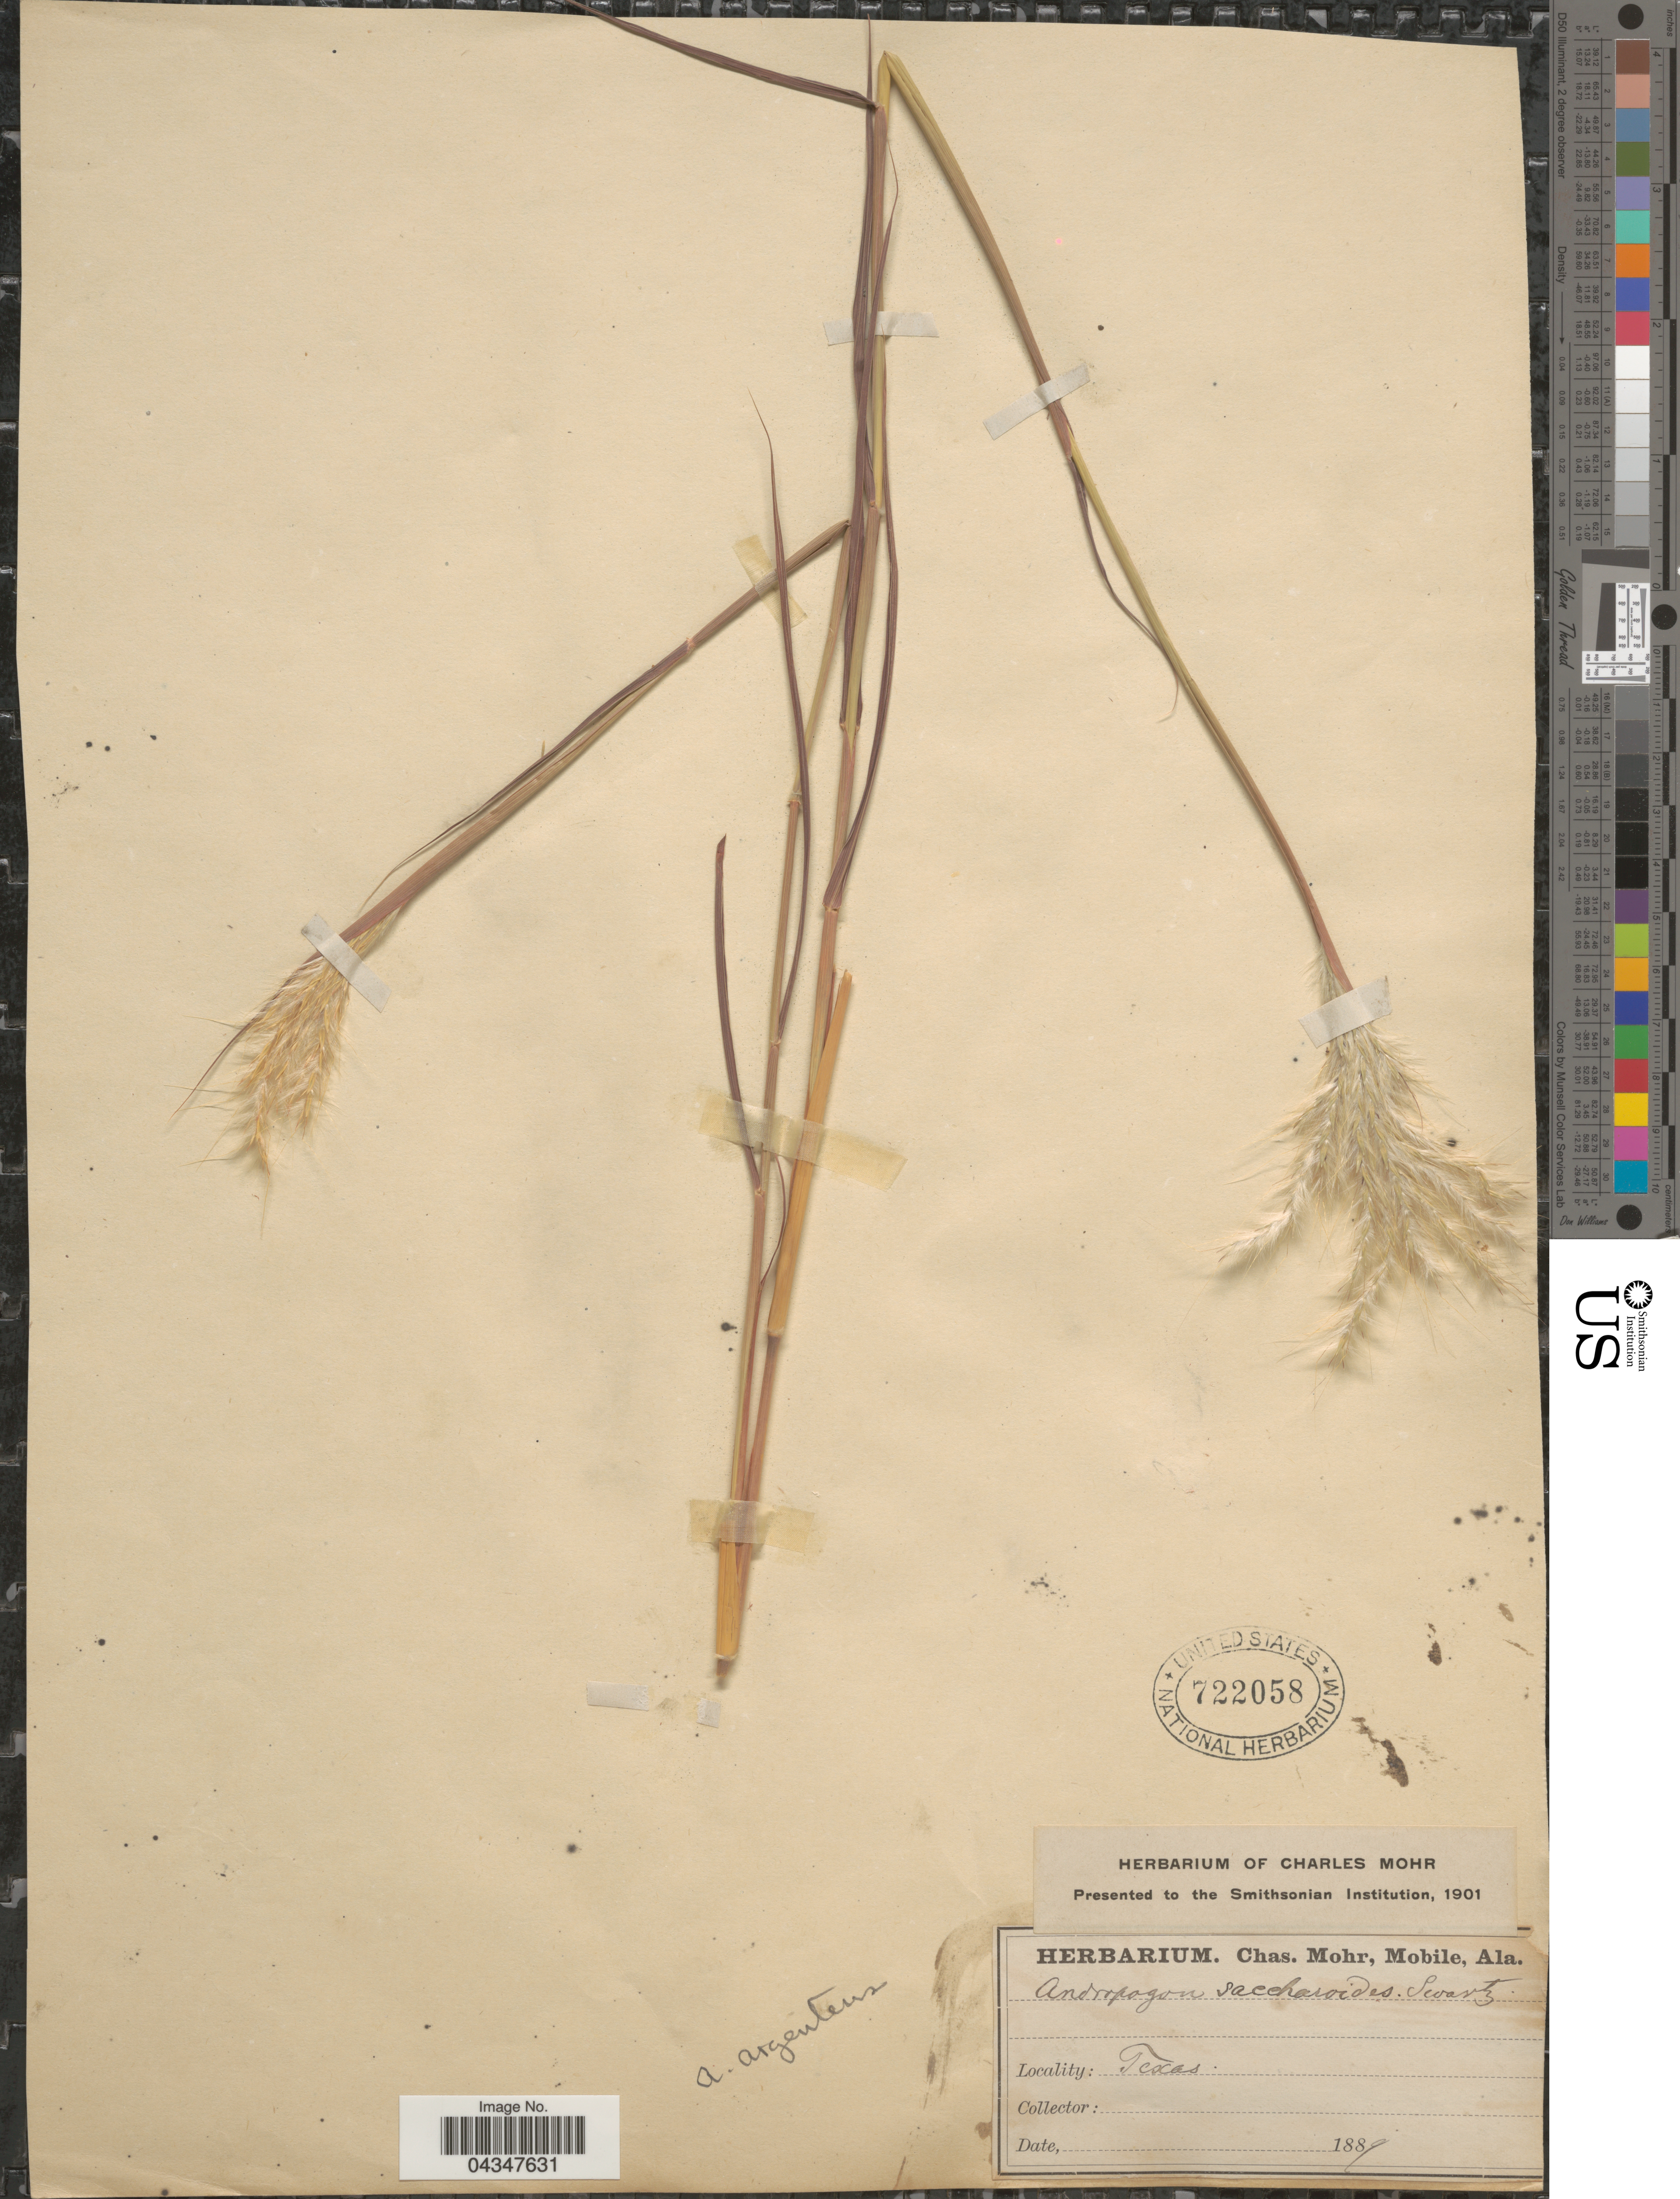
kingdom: Plantae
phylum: Tracheophyta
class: Liliopsida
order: Poales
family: Poaceae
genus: Bothriochloa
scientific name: Bothriochloa barbinodis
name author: (Lag.) Herter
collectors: ex herb. Charles Mohr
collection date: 1889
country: United States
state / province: Texas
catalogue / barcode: US 722058